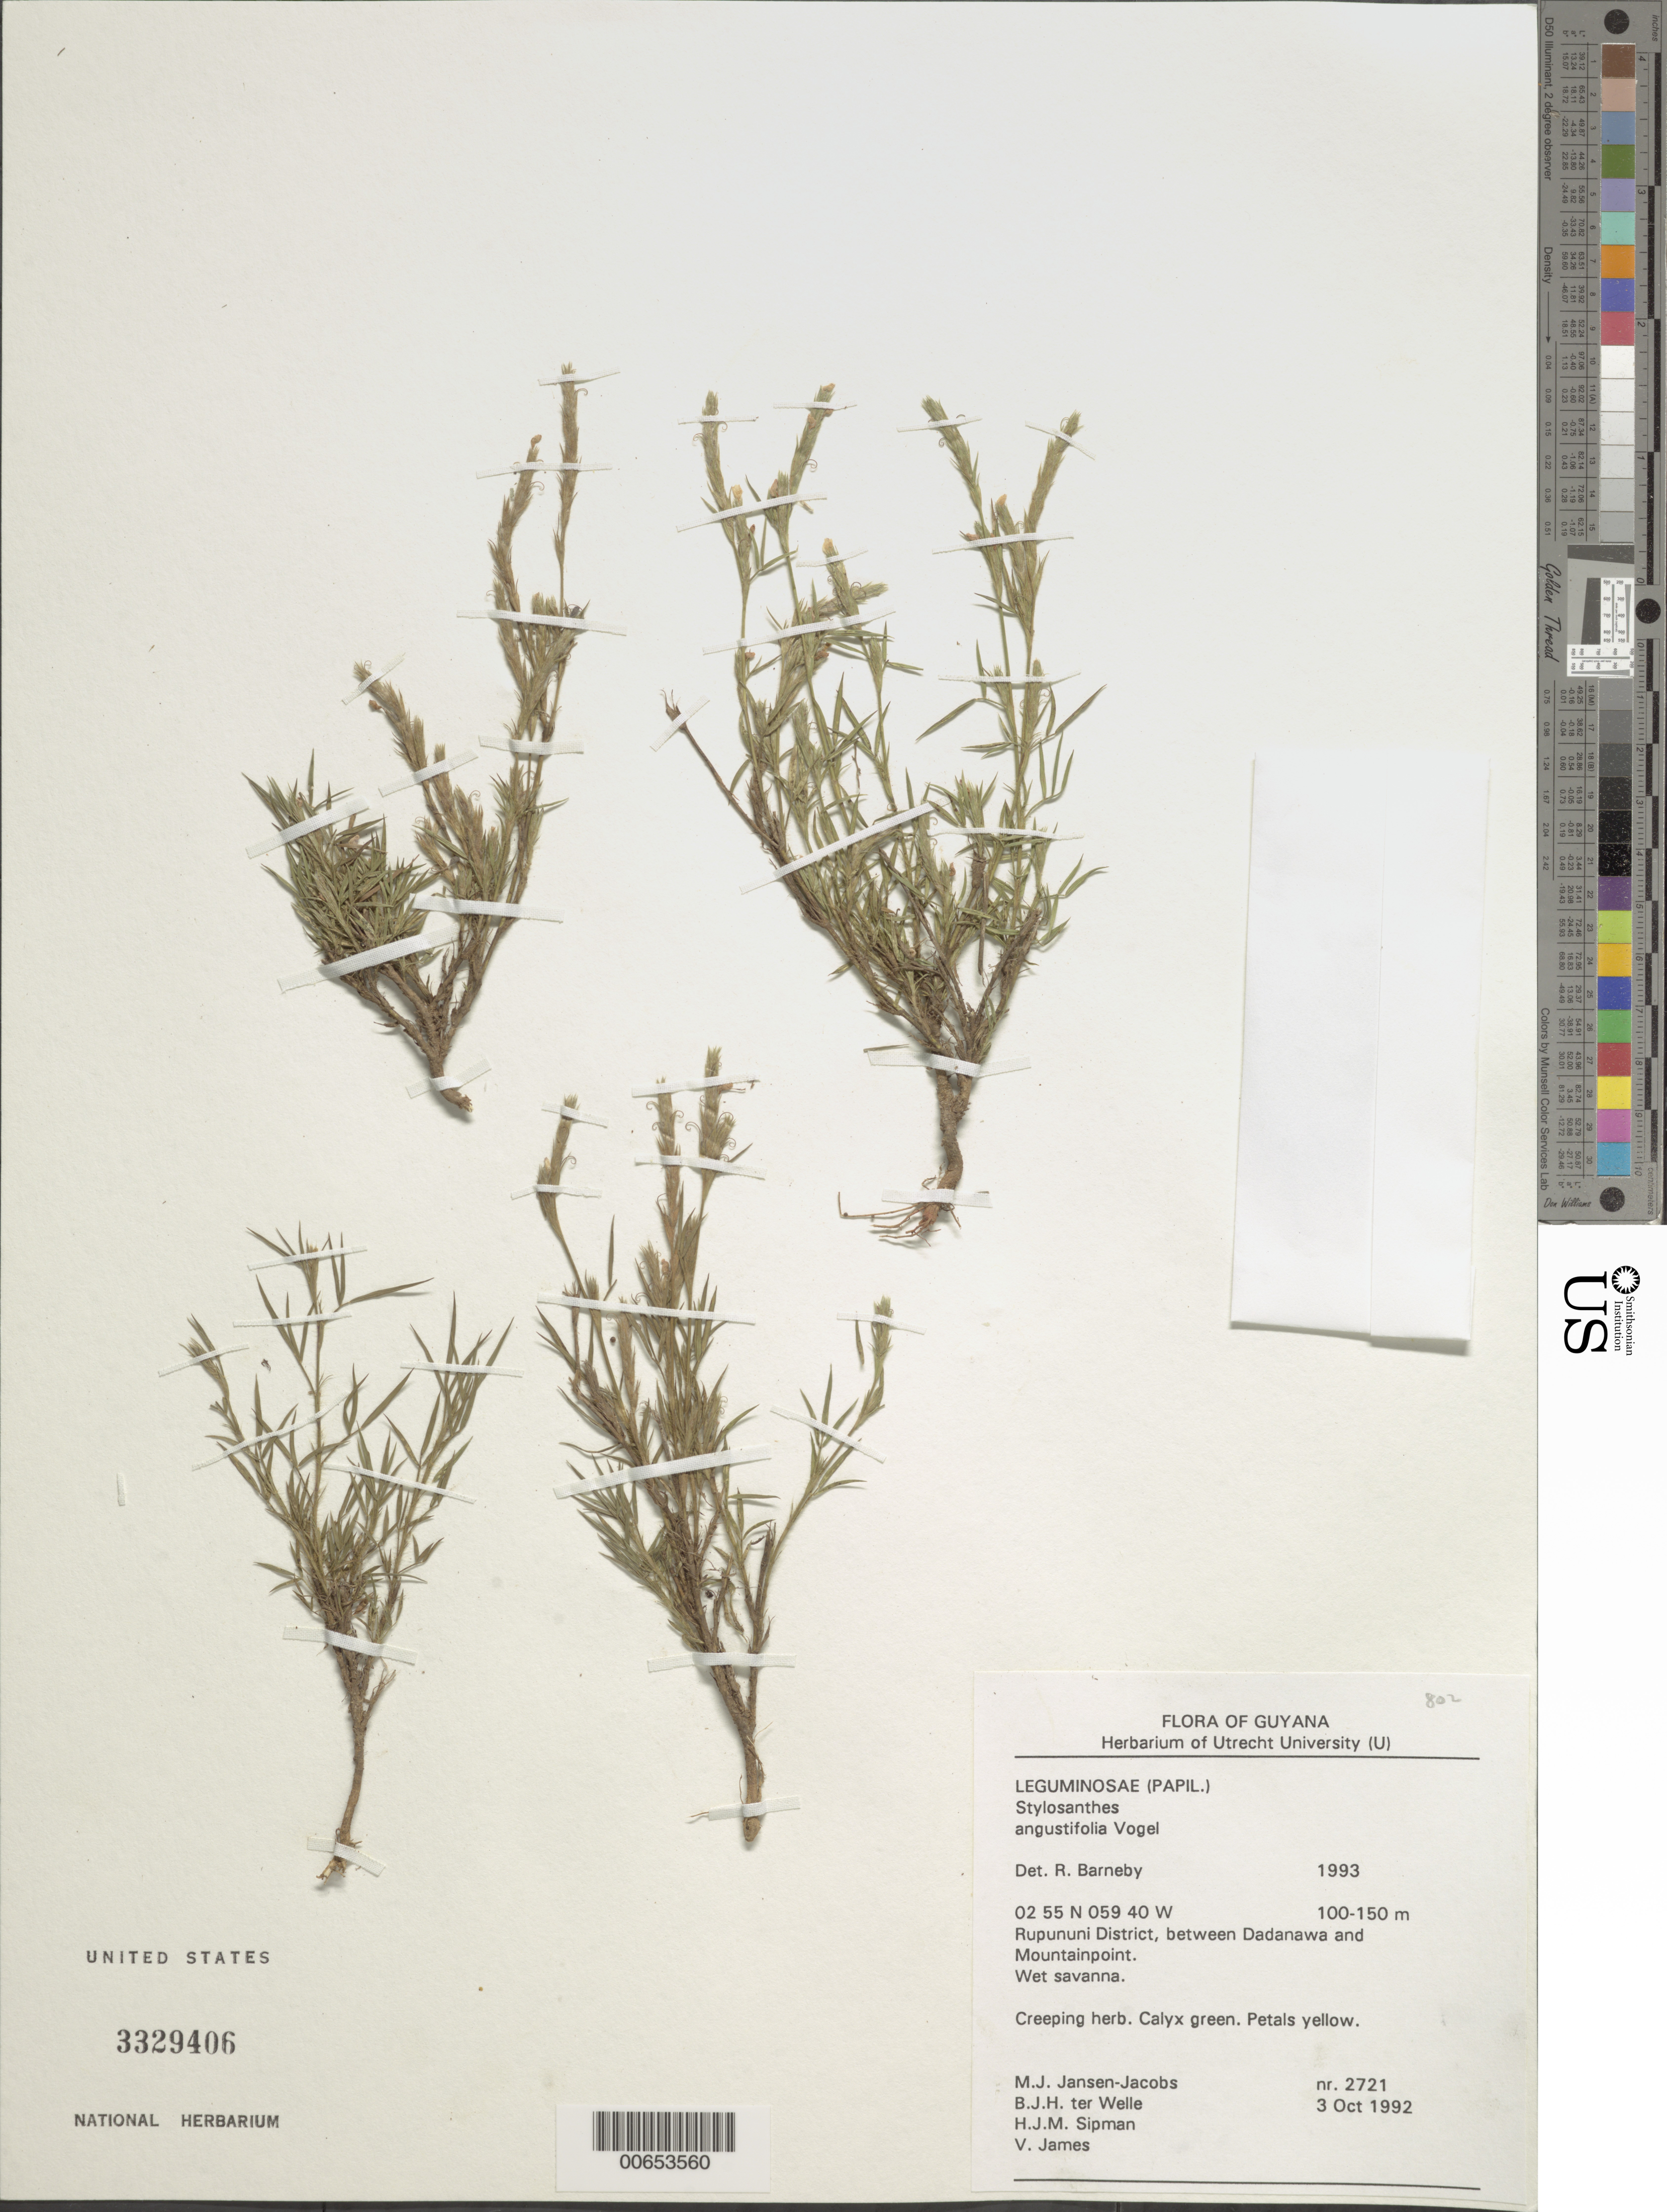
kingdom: Plantae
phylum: Tracheophyta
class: Magnoliopsida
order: Fabales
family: Fabaceae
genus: Stylosanthes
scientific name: Stylosanthes angustifolia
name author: Vogel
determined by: Barneby, Rupert C., (NY)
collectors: M. J. Jansen-Jacobs, B. Welle, H. J. M. Sipman & V. James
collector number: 2721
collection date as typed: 3-Oct-92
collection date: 1992-10-03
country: Guyana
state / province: U. Takutu-U. Essequibo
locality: Rupununi District, between Dadanawa and Mountainpoint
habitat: Wet savanna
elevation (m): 100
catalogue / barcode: US 3329406